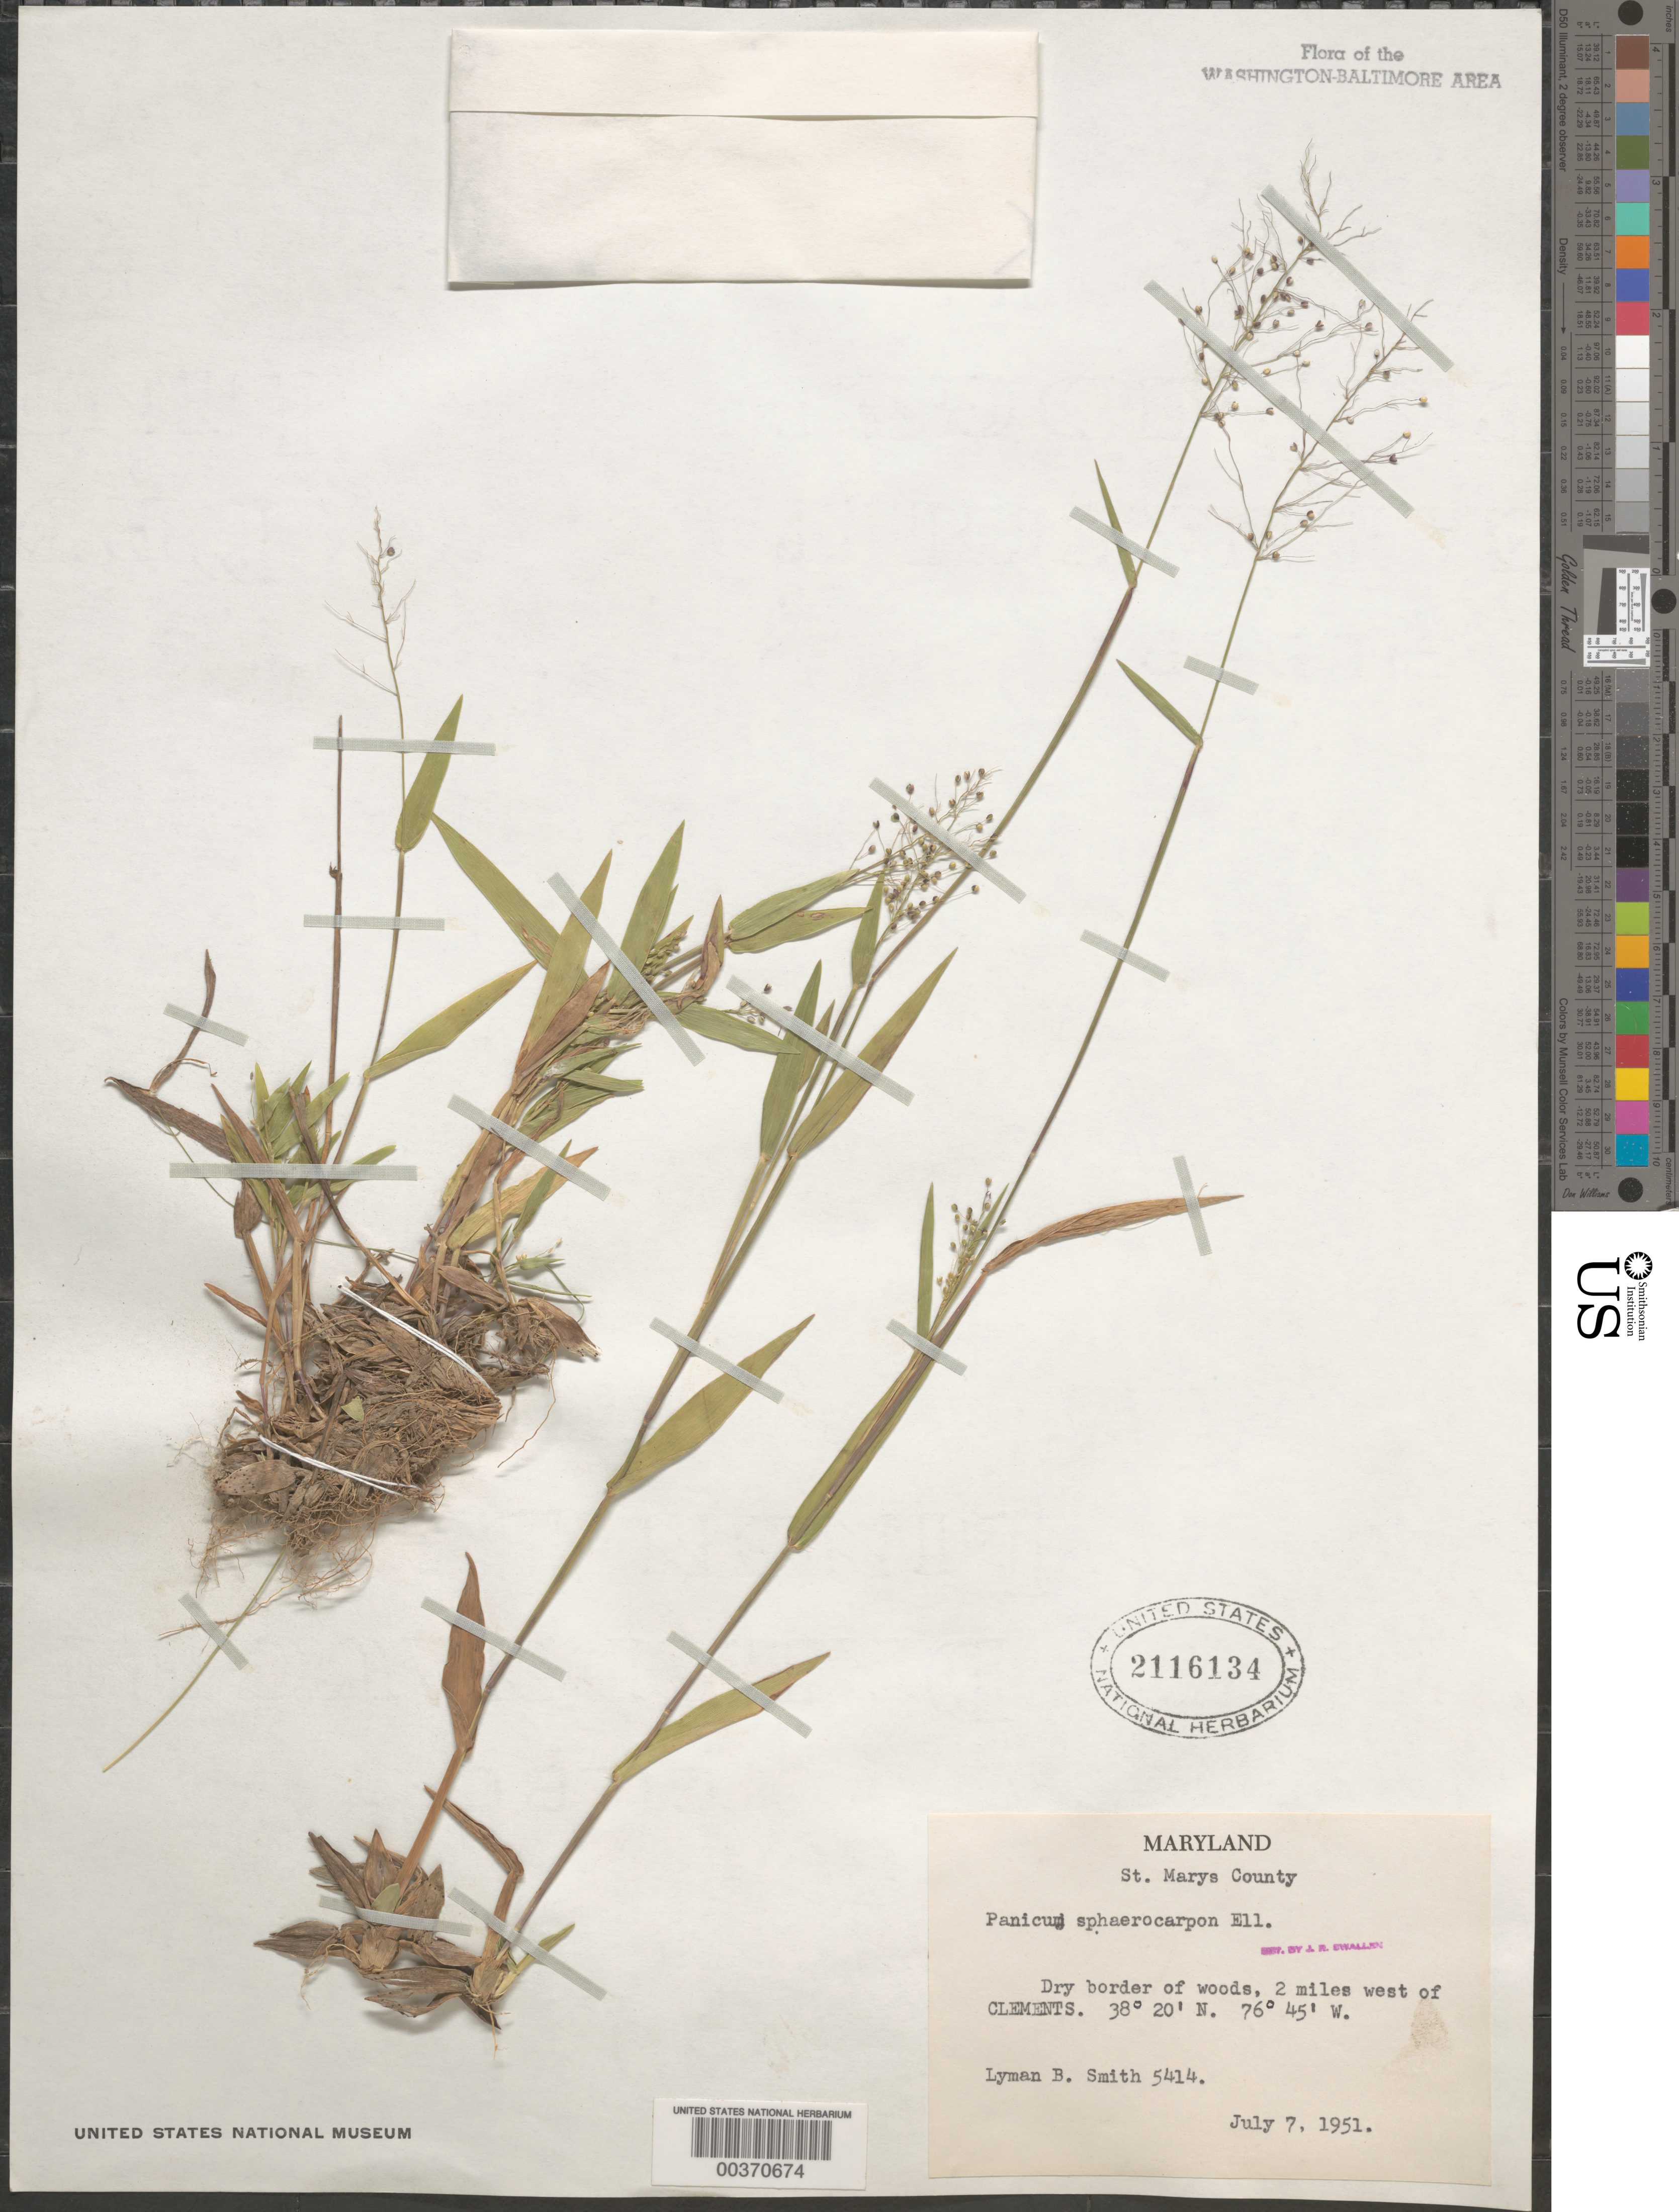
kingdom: Plantae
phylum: Tracheophyta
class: Liliopsida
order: Poales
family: Poaceae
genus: Dichanthelium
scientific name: Dichanthelium sphaerocarpon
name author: (Elliott) Gould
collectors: L. Smith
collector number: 5414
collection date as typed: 07 Jul 1951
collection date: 1951-07-07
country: United States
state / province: Maryland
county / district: St. Mary's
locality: West of Clements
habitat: Dry border of woods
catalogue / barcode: US 2116134